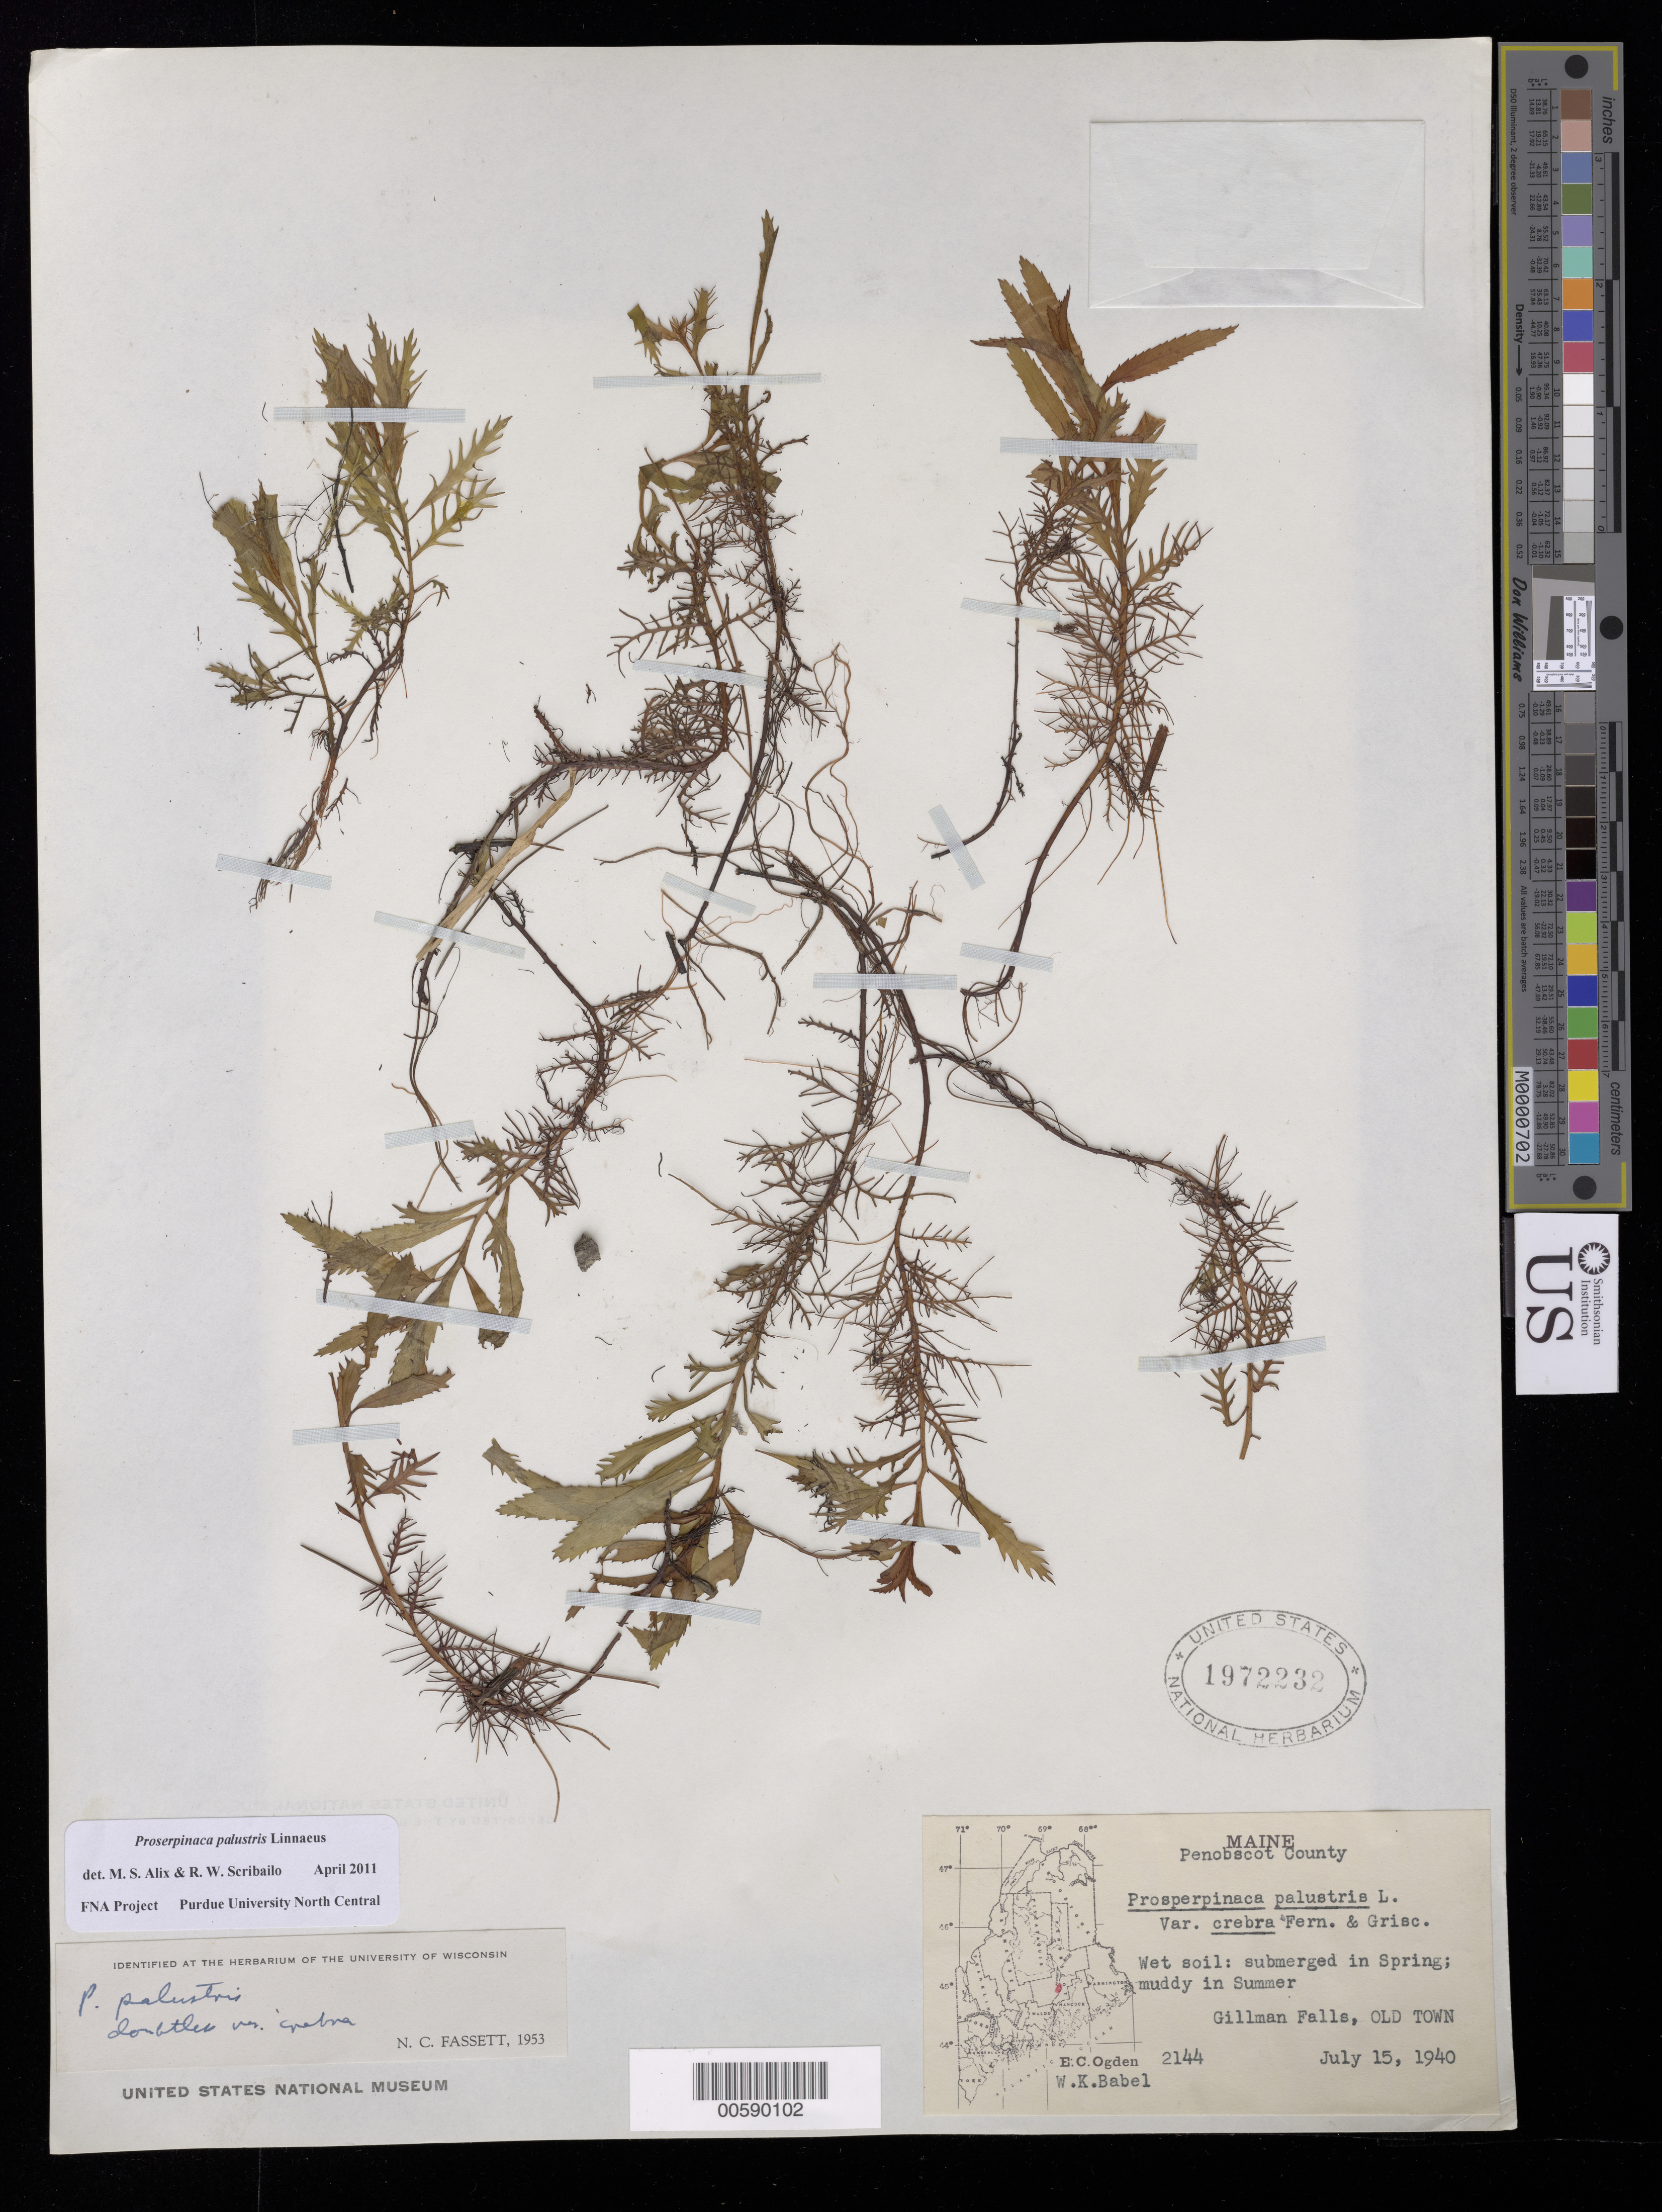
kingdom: Plantae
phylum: Tracheophyta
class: Magnoliopsida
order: Saxifragales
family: Haloragaceae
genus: Proserpinaca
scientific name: Proserpinaca palustris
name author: L.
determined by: Scribailo, R. W.; Alix, M. S.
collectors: E. C. Ogden & W. Babel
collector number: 2144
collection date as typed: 15 Jul 1940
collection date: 1940-07-15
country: United States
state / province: Maine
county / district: Penobscot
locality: Gillman Falls, Old Town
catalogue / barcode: US 1972232